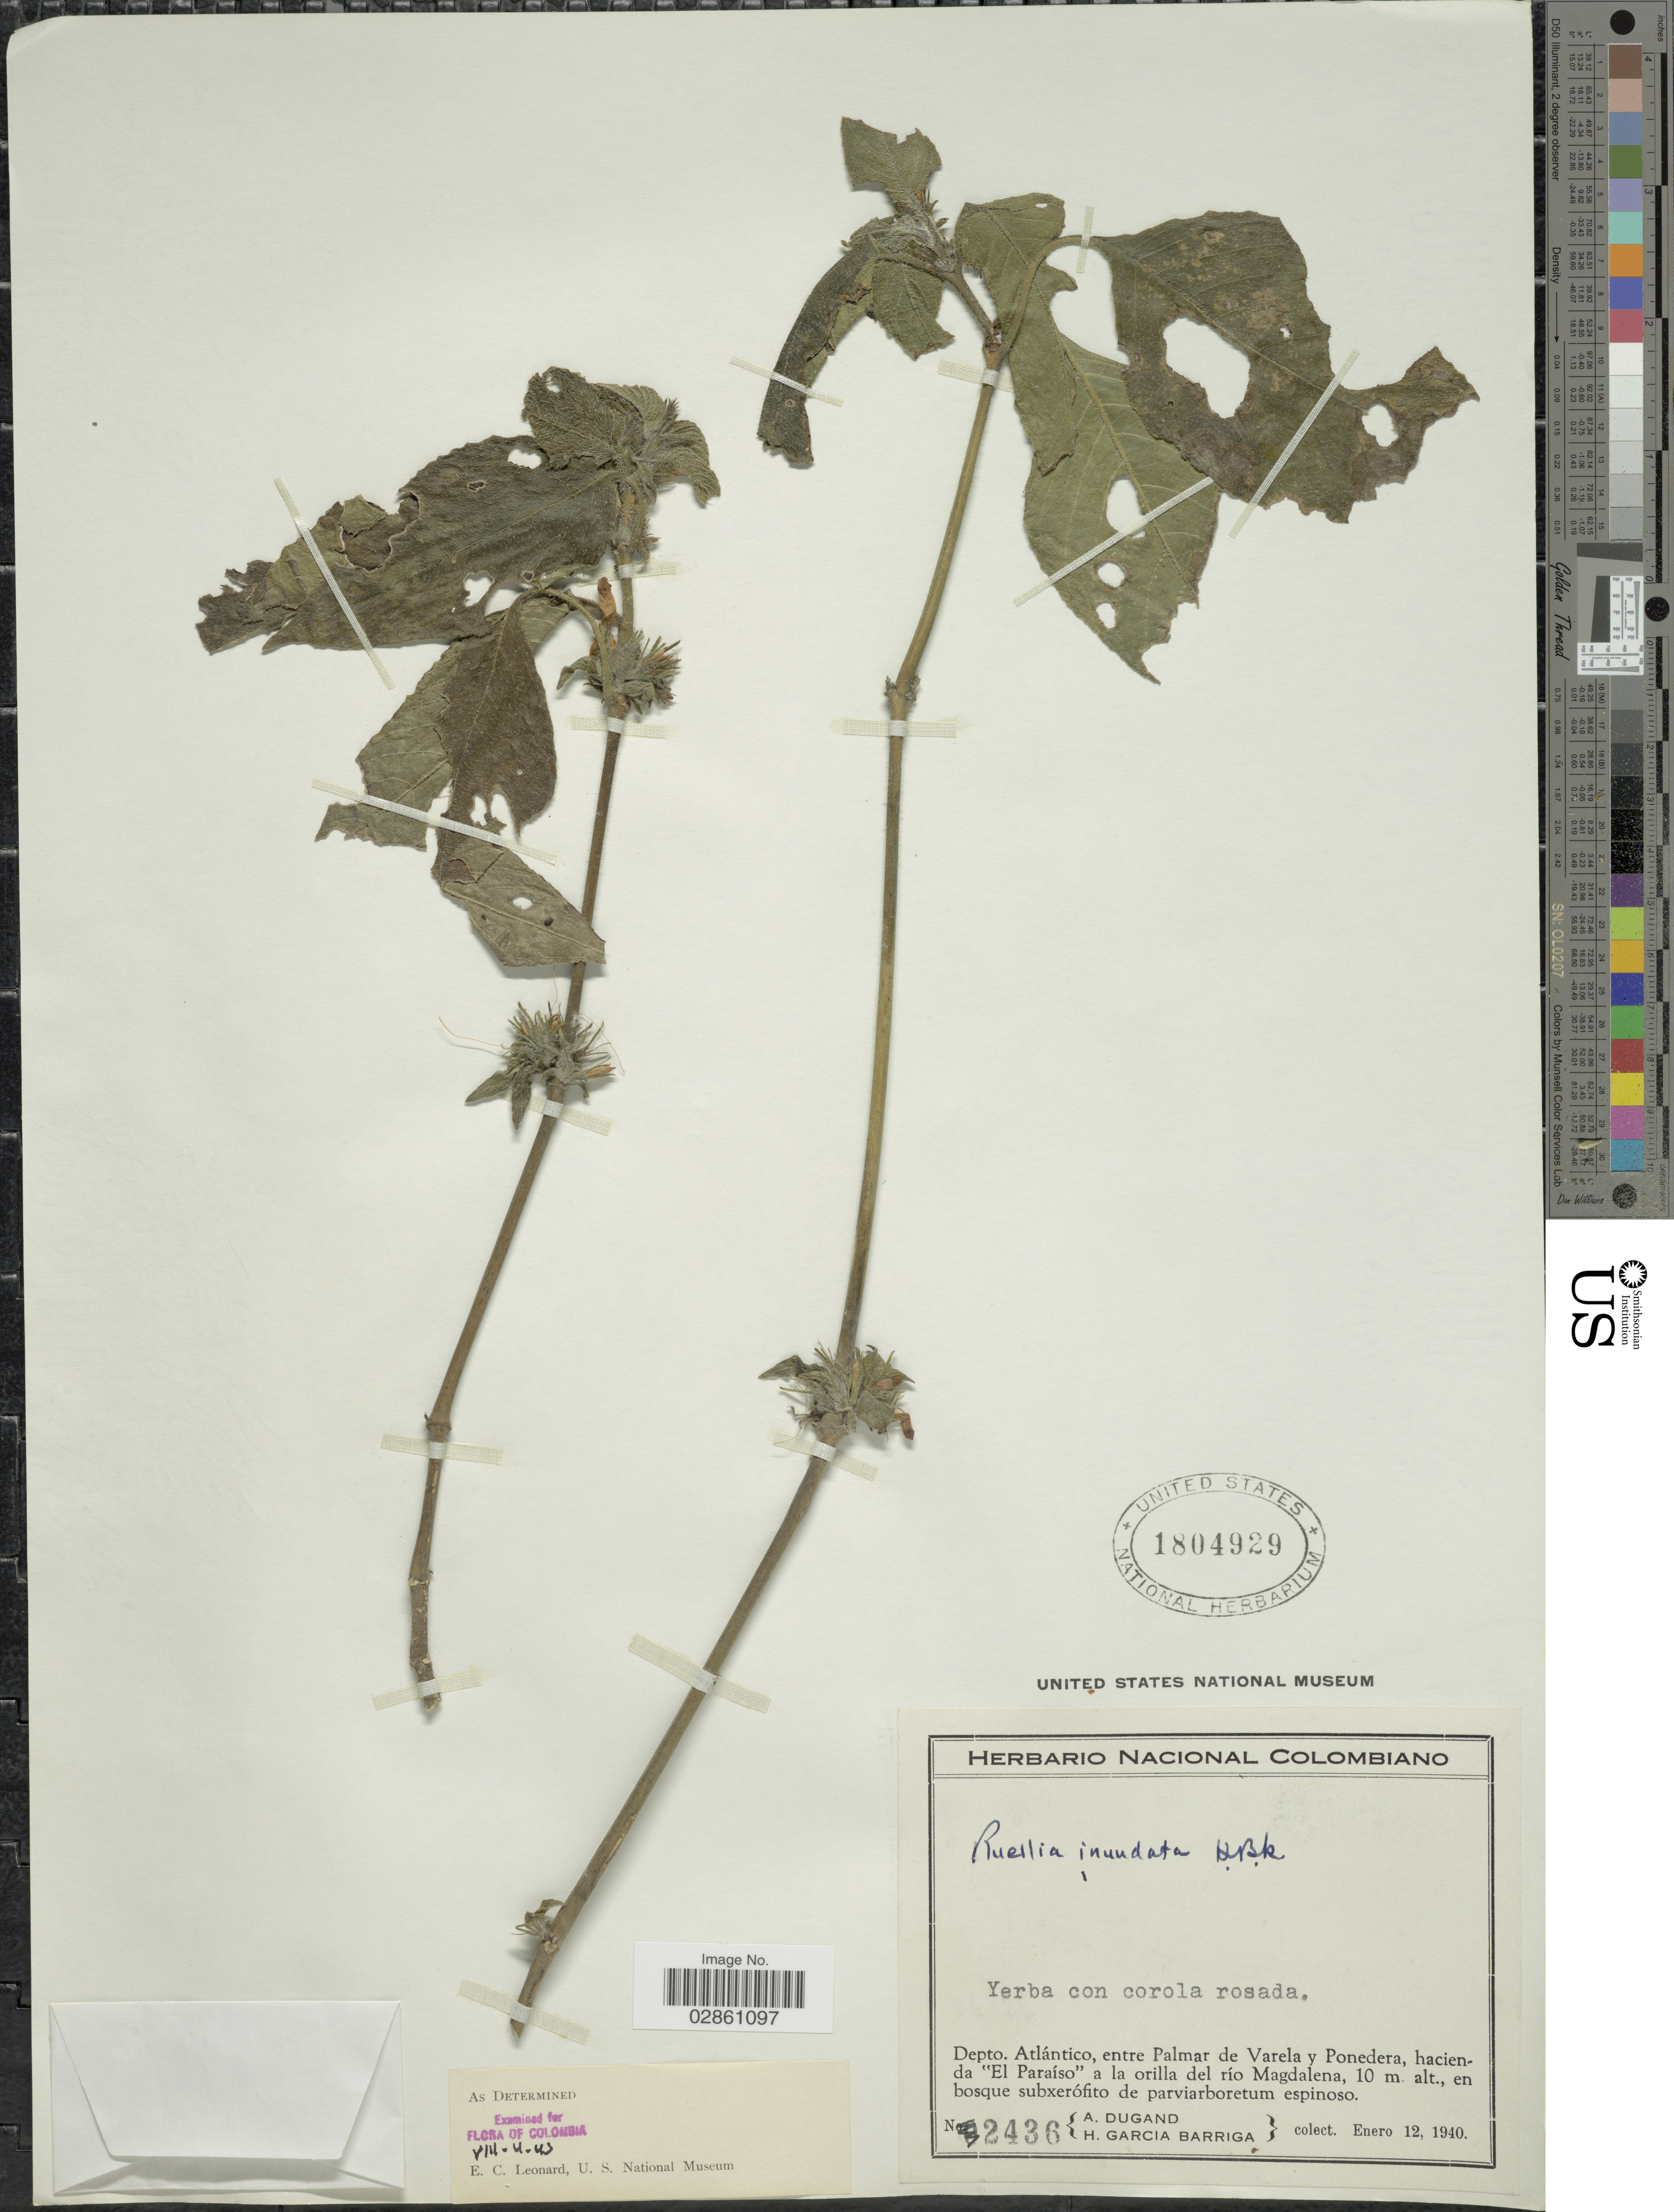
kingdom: Plantae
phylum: Tracheophyta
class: Magnoliopsida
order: Lamiales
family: Acanthaceae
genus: Ruellia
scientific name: Ruellia inundata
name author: Kunth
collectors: A. Dugand & H. García Barriga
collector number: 2436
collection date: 1940-01-12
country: Colombia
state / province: Atlántico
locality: Depto. Atlántico: entre Palmar de Varela y Ponedera, hacienda "El Paraiso" a la orilla del río Magdalena.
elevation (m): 10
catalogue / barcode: US 184929